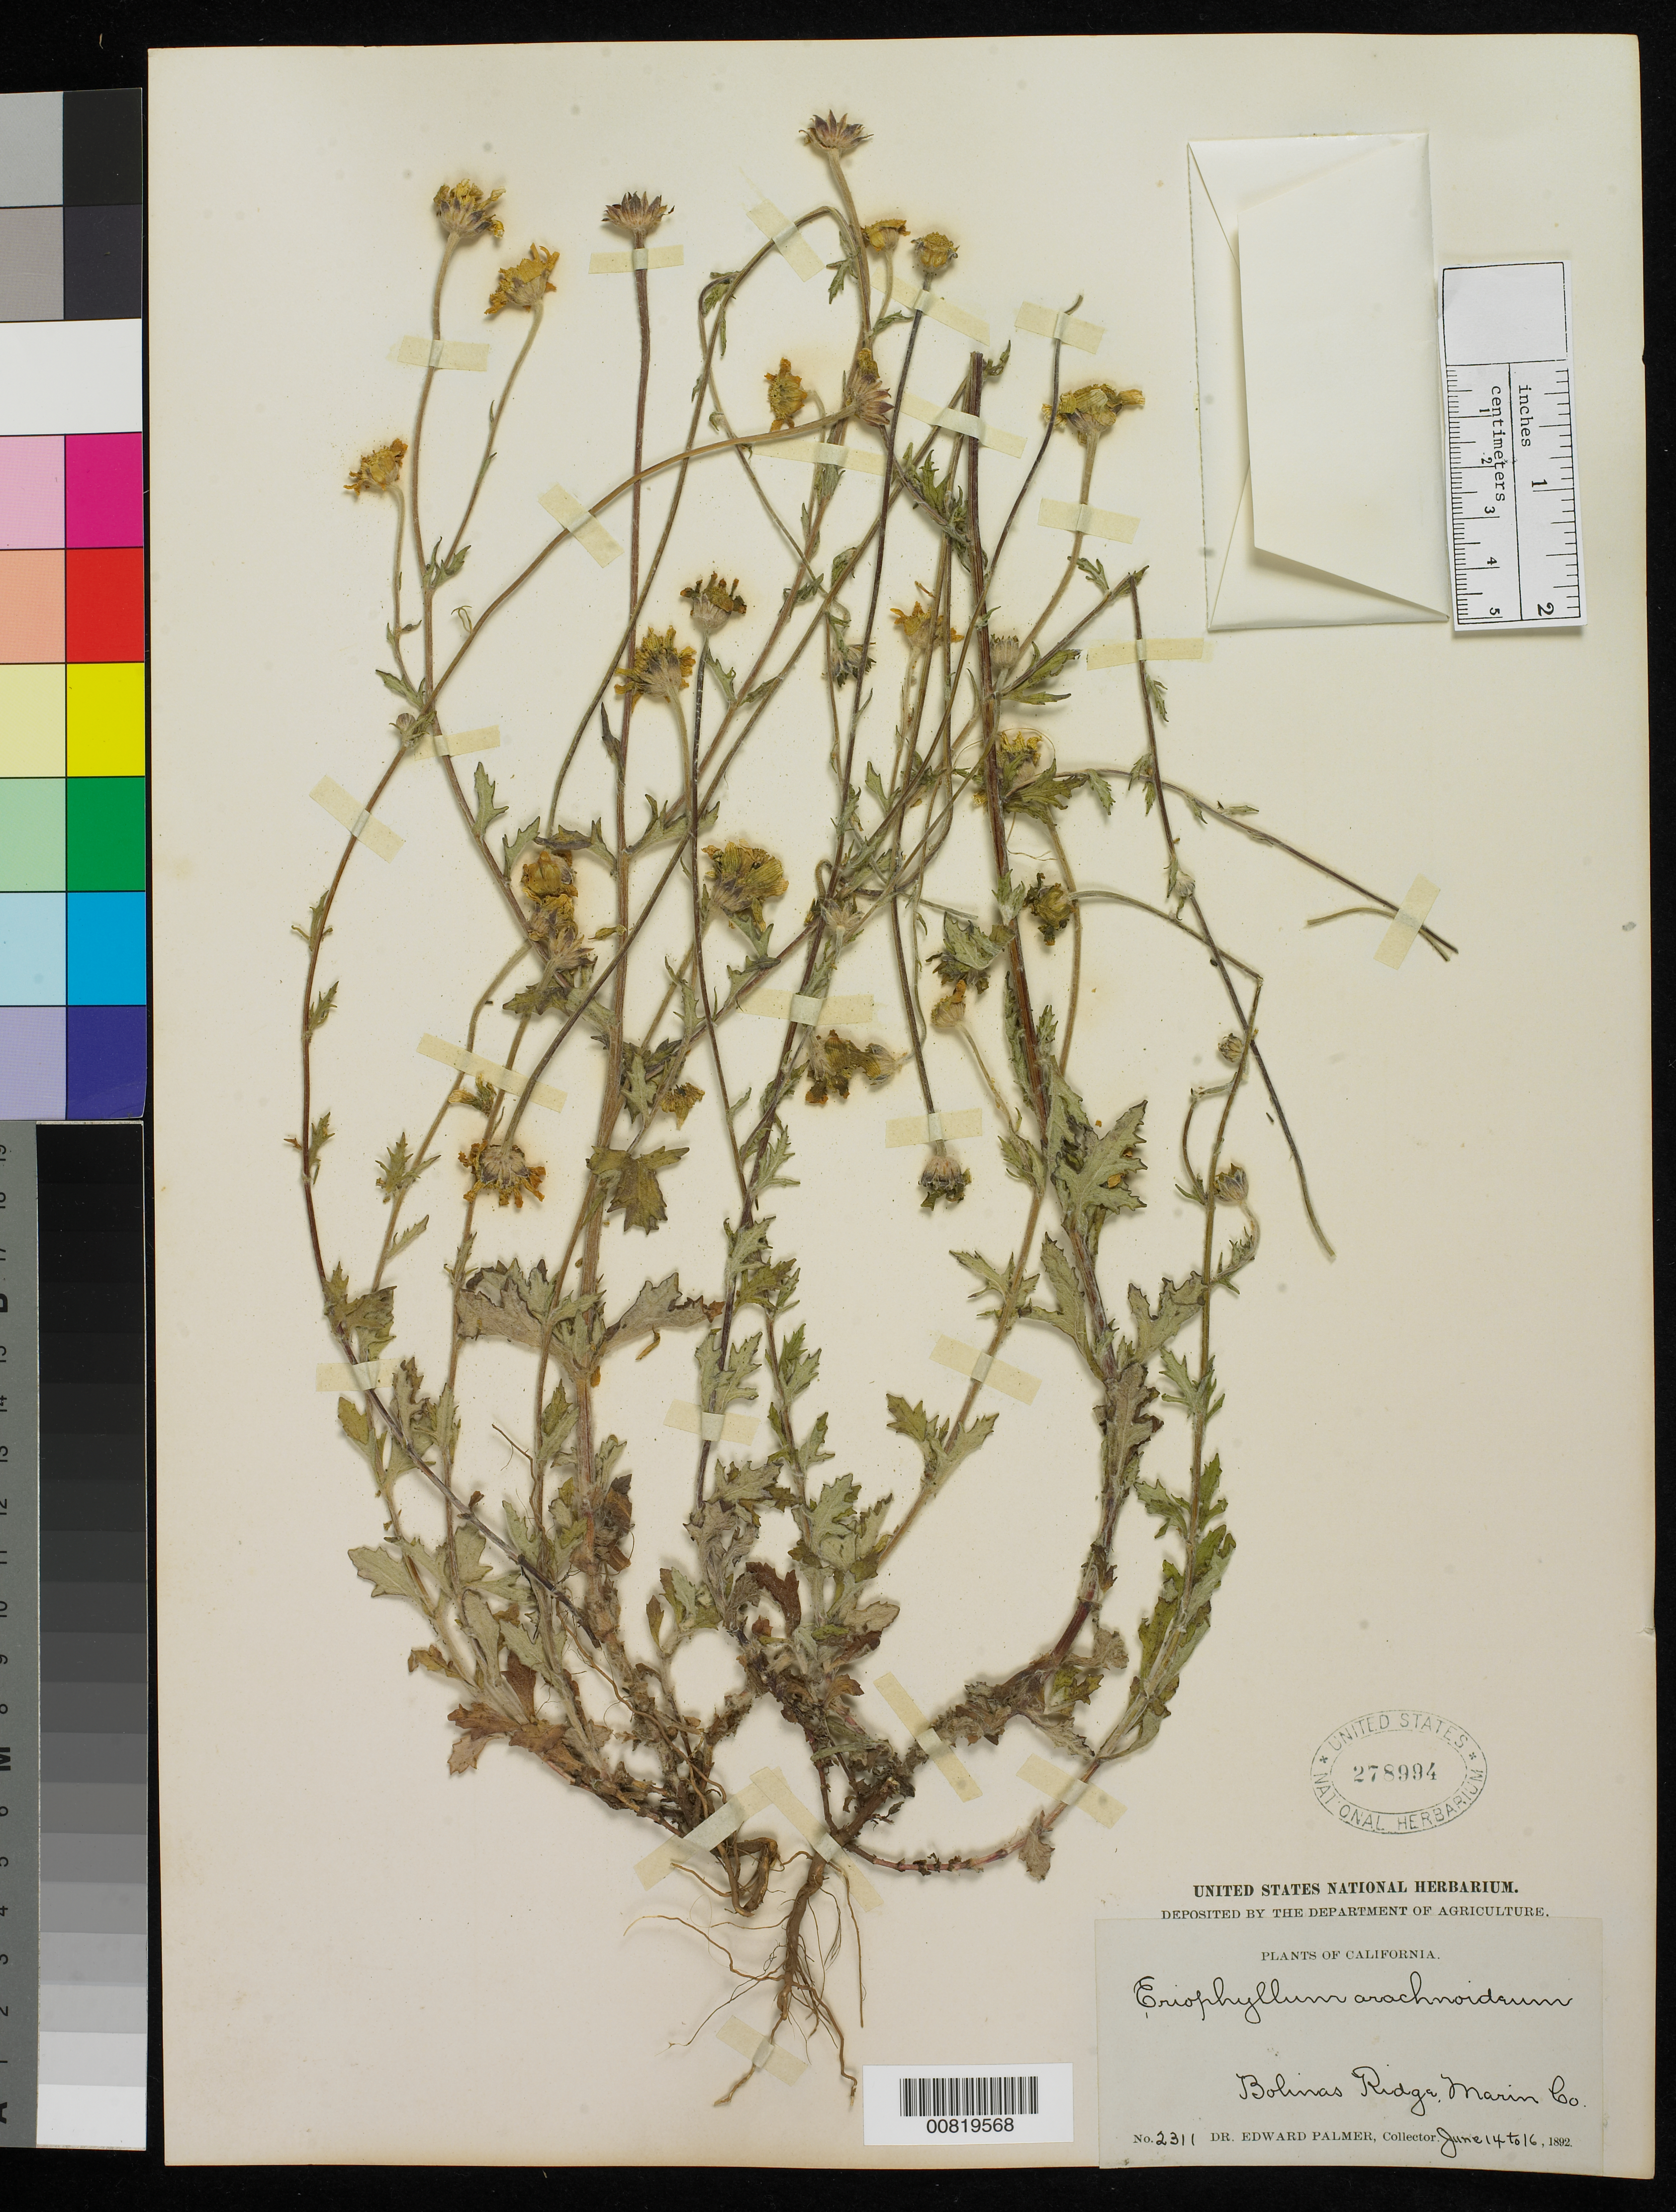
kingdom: Plantae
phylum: Tracheophyta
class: Magnoliopsida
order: Asterales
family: Asteraceae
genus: Eriophyllum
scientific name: Eriophyllum lanatum var. arachnoideum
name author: (Fisch. & Avé-Lall.) Jeps.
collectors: E. Palmer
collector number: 2311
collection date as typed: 14 Jun 1892 to 16 Jun 1892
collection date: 1892-06-14/1892-06-16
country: United States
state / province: California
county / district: Marin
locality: Bolinas Ridge, Marin County, California.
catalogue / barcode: US 278994